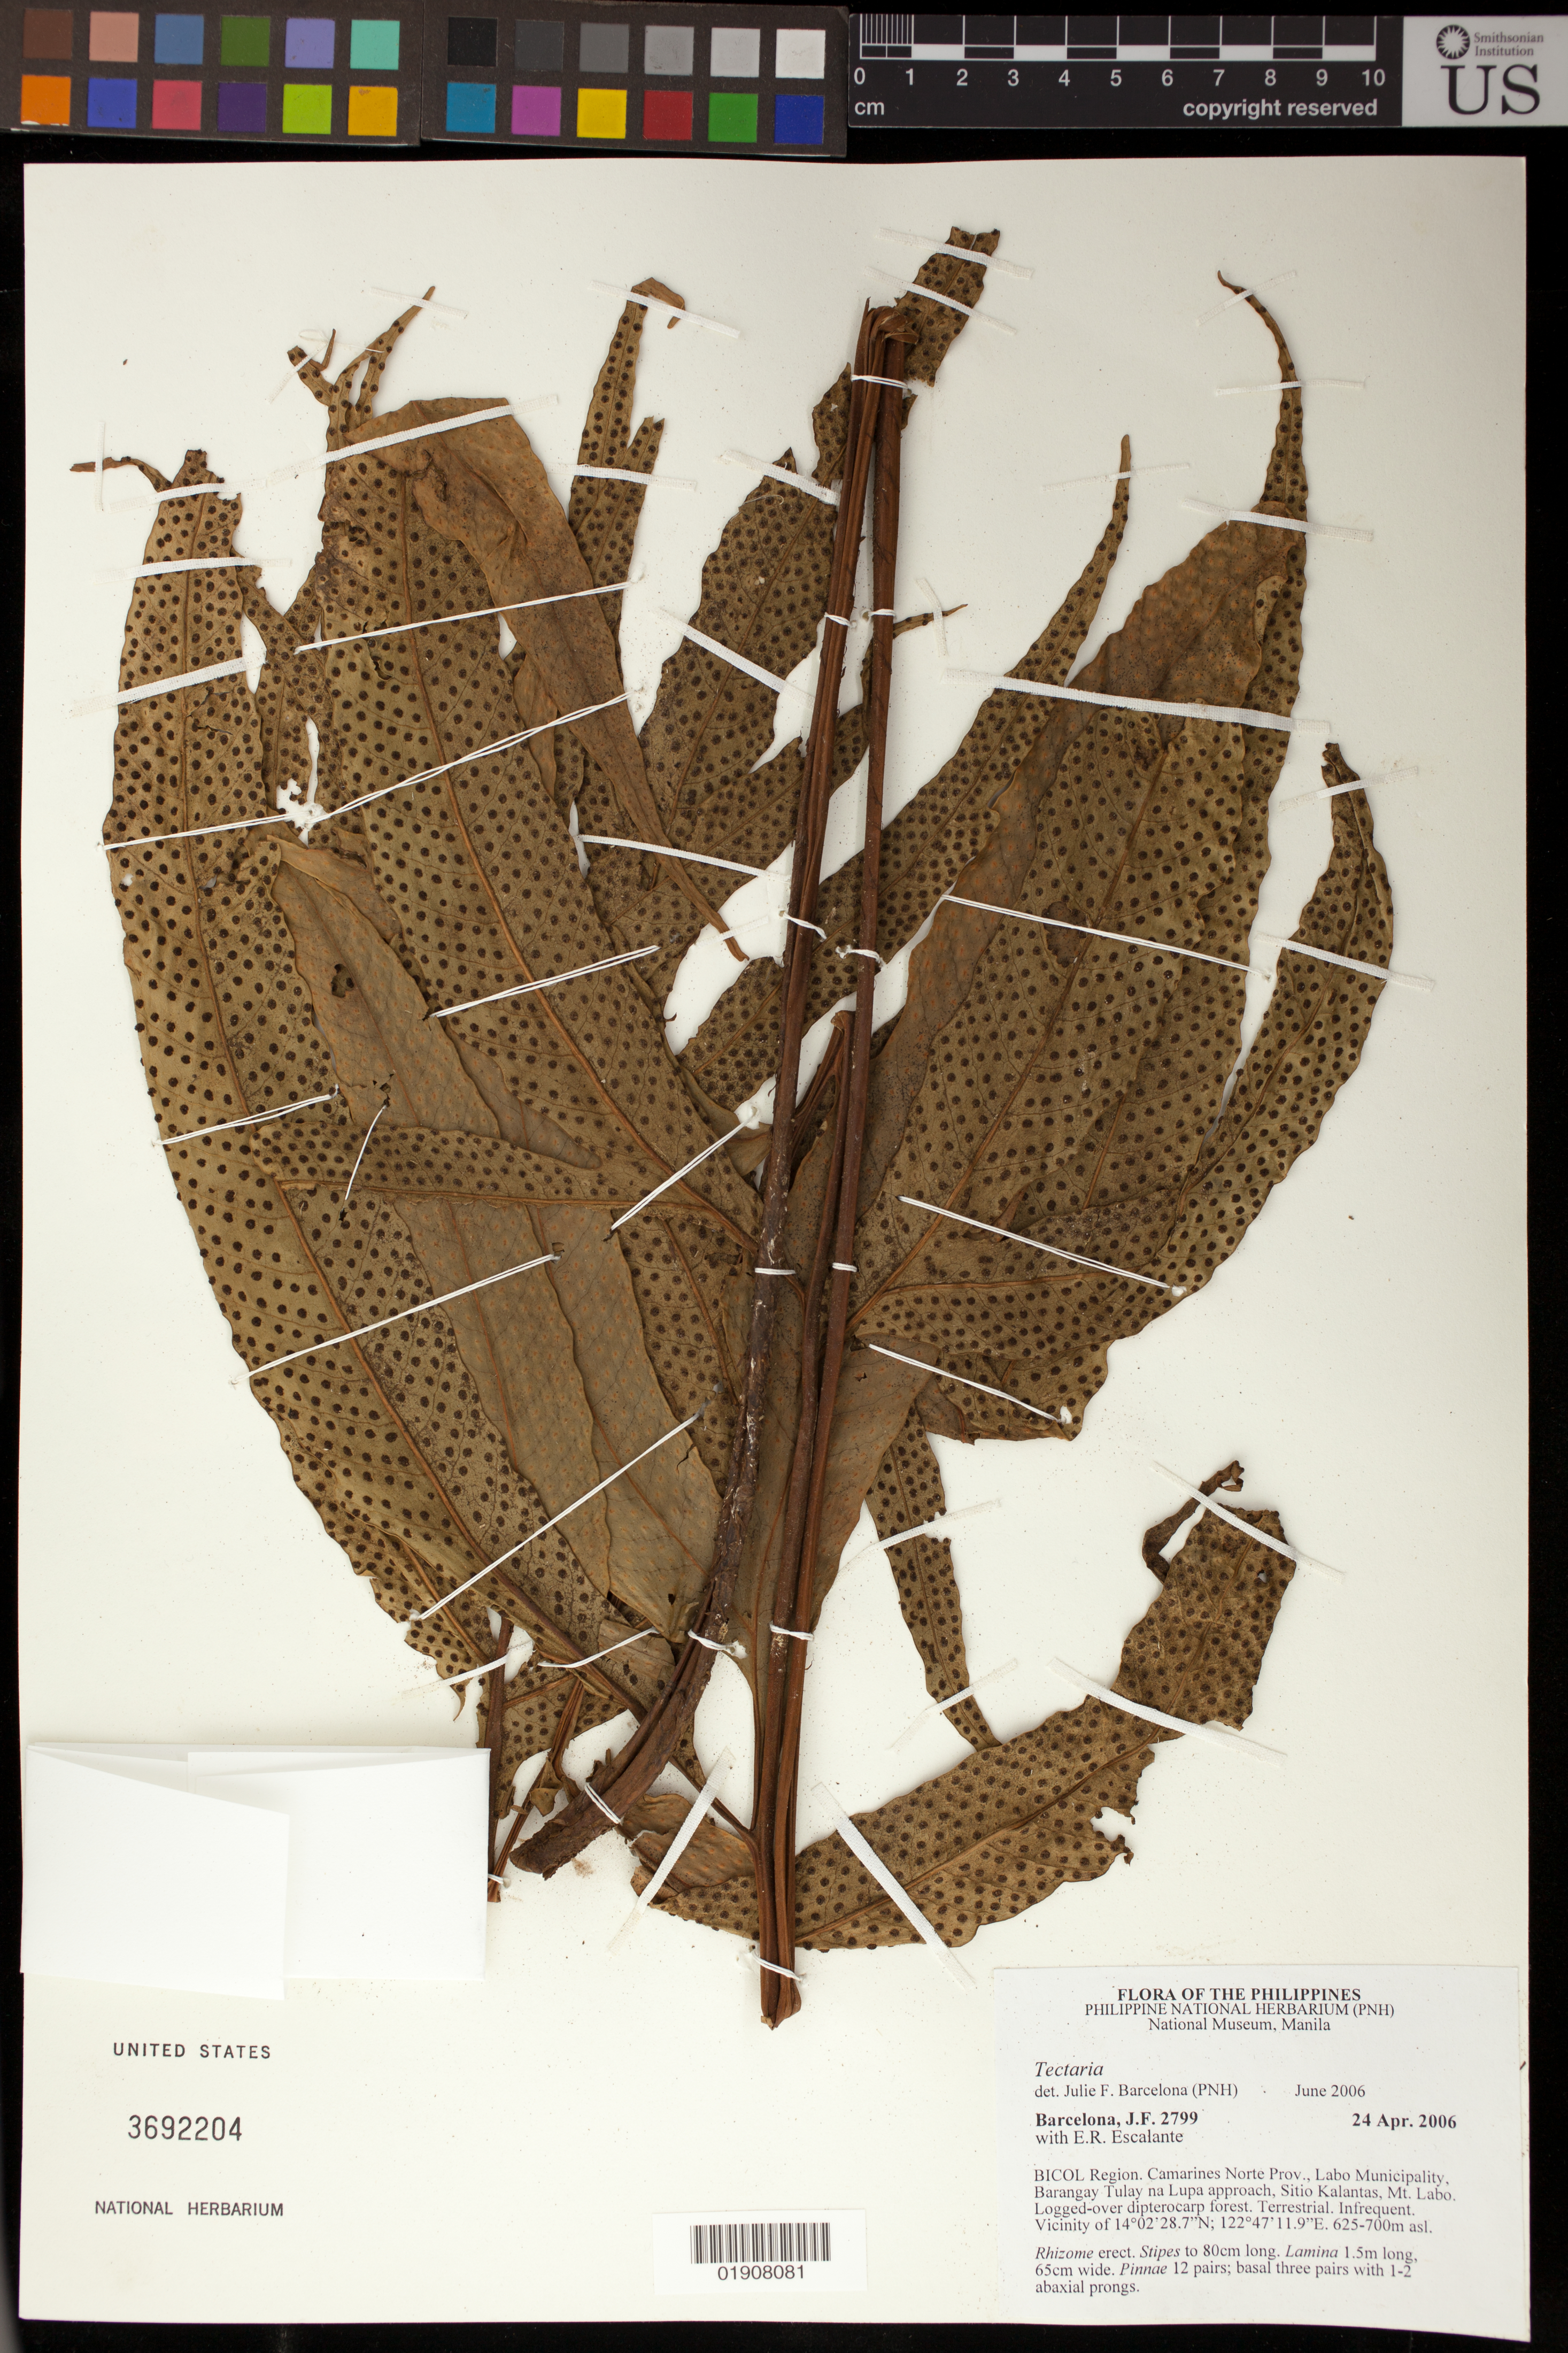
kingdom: Plantae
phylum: Tracheophyta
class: Polypodiopsida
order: Polypodiales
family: Tectariaceae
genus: Tectaria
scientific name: Tectaria sp.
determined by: Barcelona, J. F.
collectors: J. F. Barcelona & E. Escalante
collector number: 2799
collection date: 2006-04-24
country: Philippines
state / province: Bicol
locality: The Philippines. Bicol Region. Camarines Norte Prov., Labo Municipality, Barangay Tulay na Lupa approach, Sitio Kalantas. Mt. Labo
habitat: Logged-over dipterocarp forest.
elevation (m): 625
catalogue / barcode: US 3692204